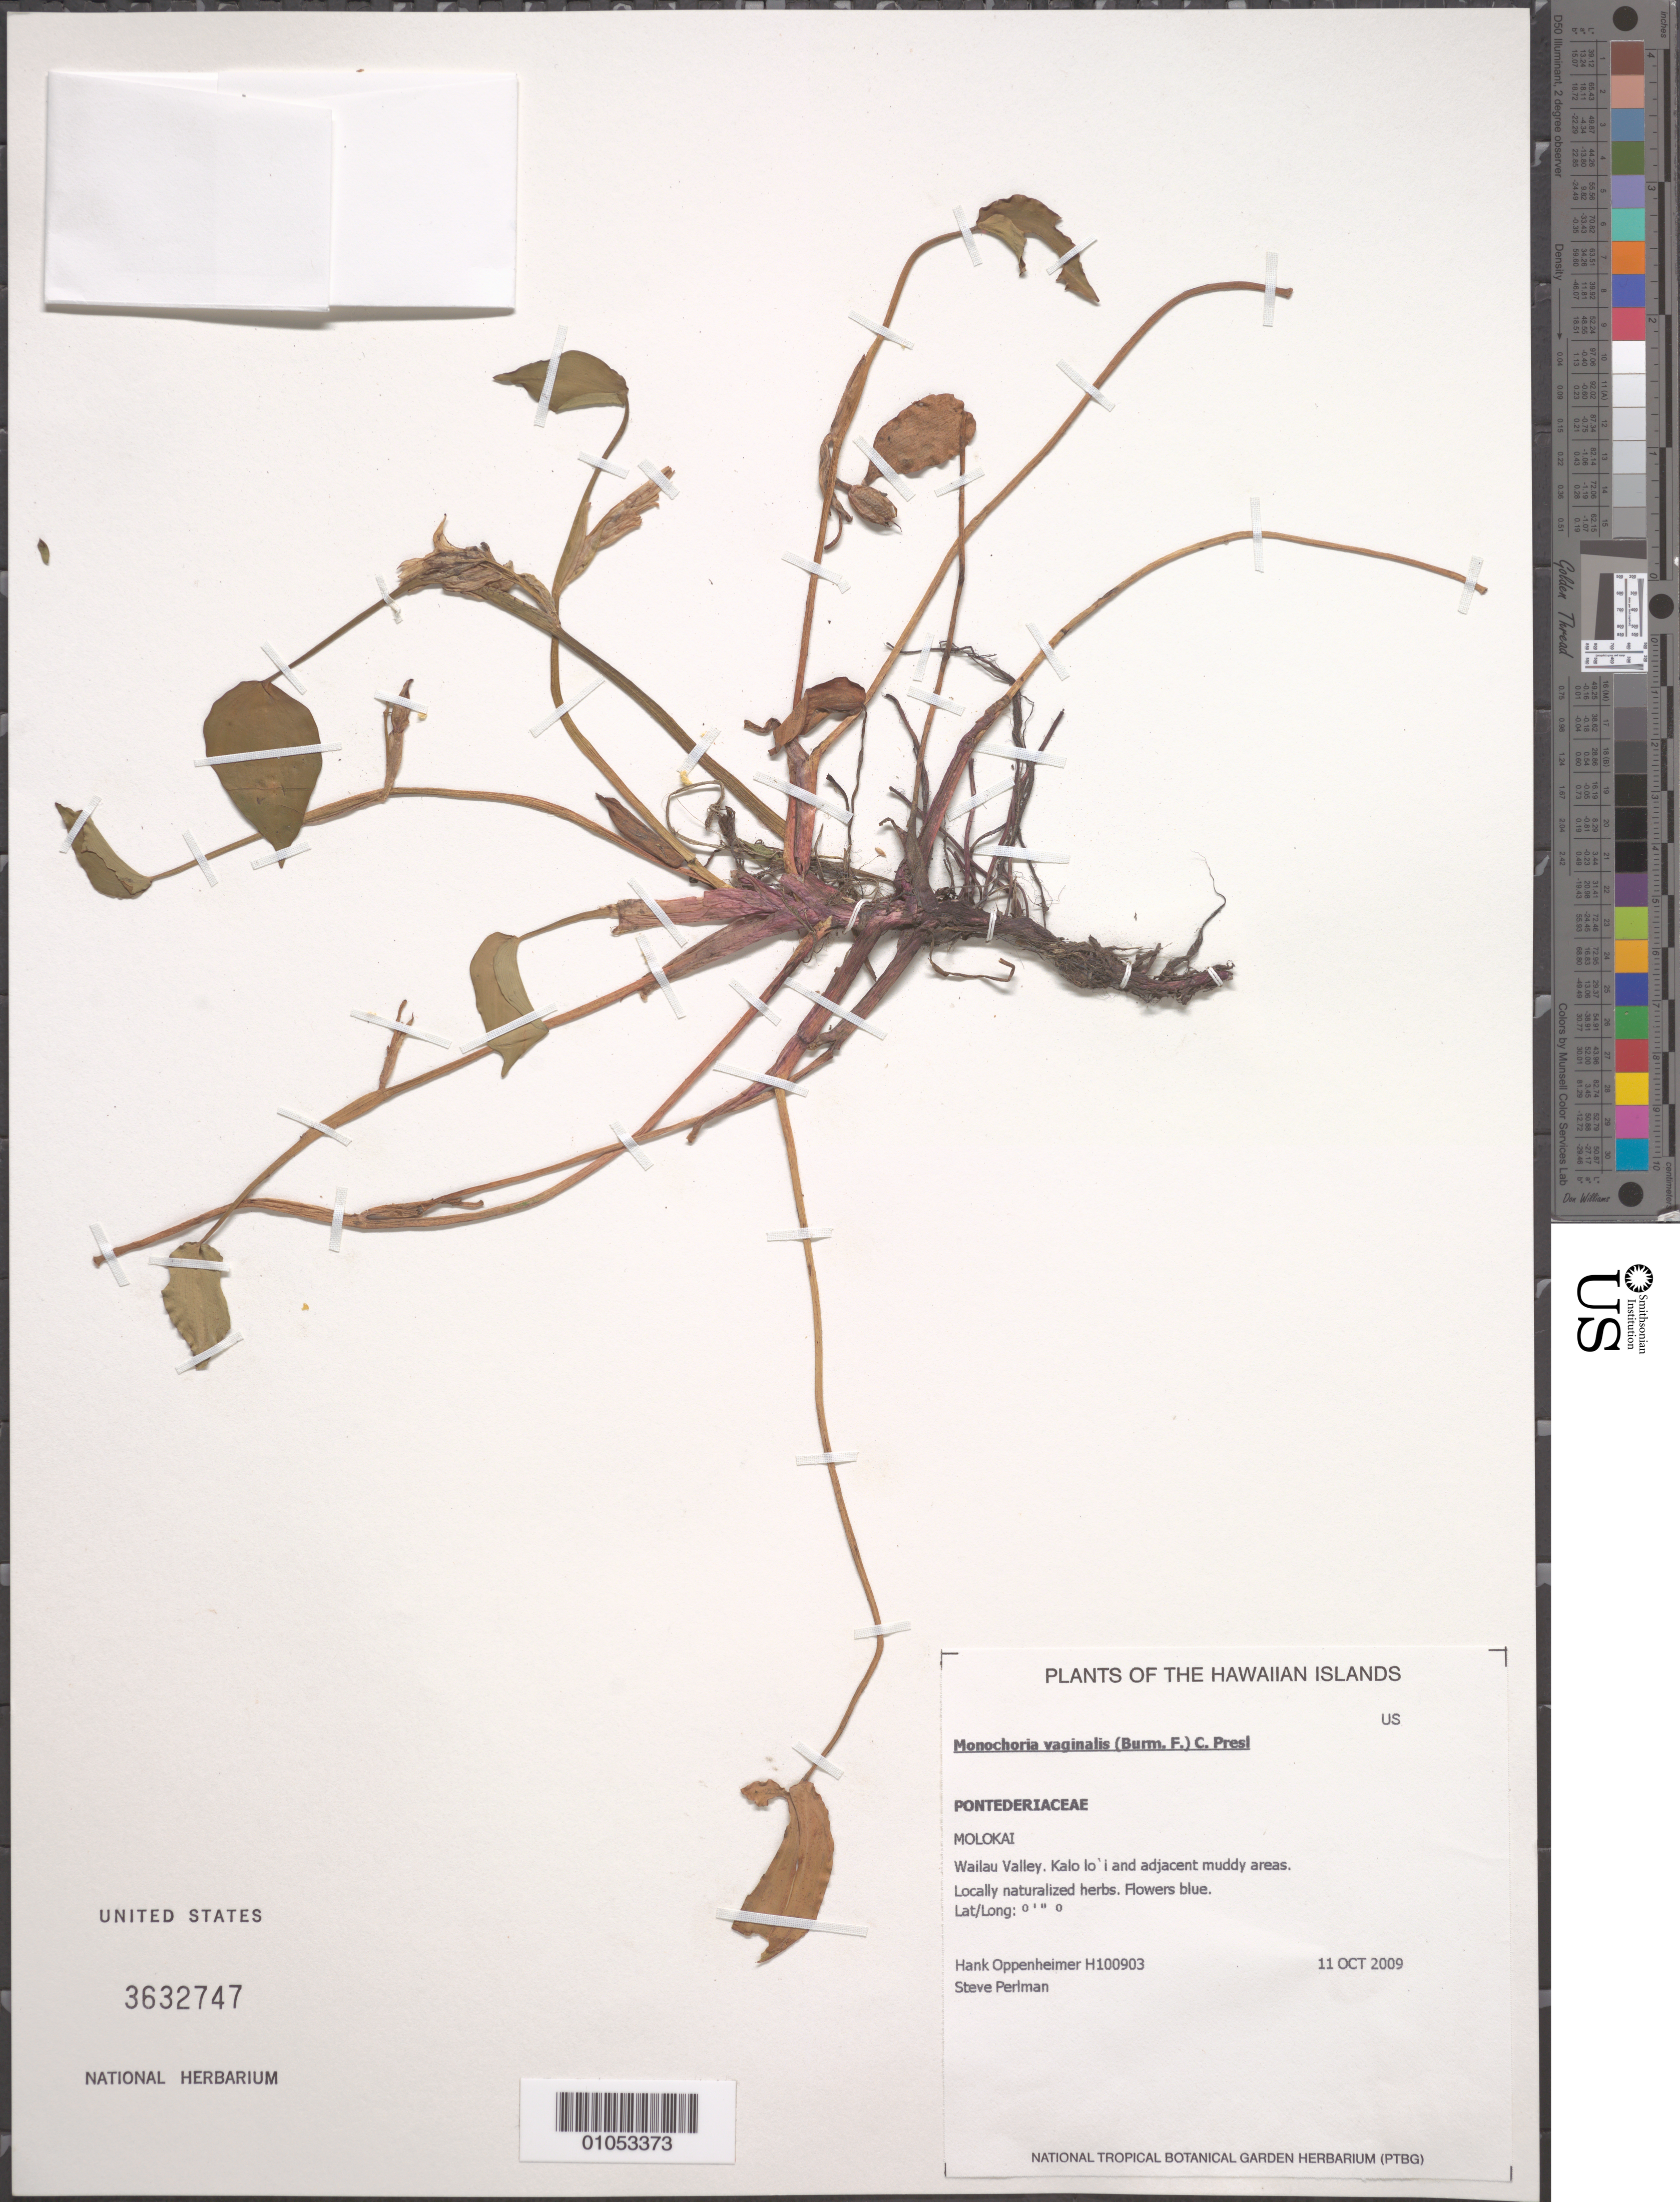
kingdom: Plantae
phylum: Tracheophyta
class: Liliopsida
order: Commelinales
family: Pontederiaceae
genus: Monochoria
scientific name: Monochoria vaginalis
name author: (Burm. f.) C. Presl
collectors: H. L. Oppenheimer & S. P. Perlman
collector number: H100903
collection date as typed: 11 Oct 2009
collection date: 2009-10-11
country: United States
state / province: Hawaii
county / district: Maui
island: Moloka'i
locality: Wailau Valley. Kalo'lo'I and adjacent muddy areas.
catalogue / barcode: US 3632747